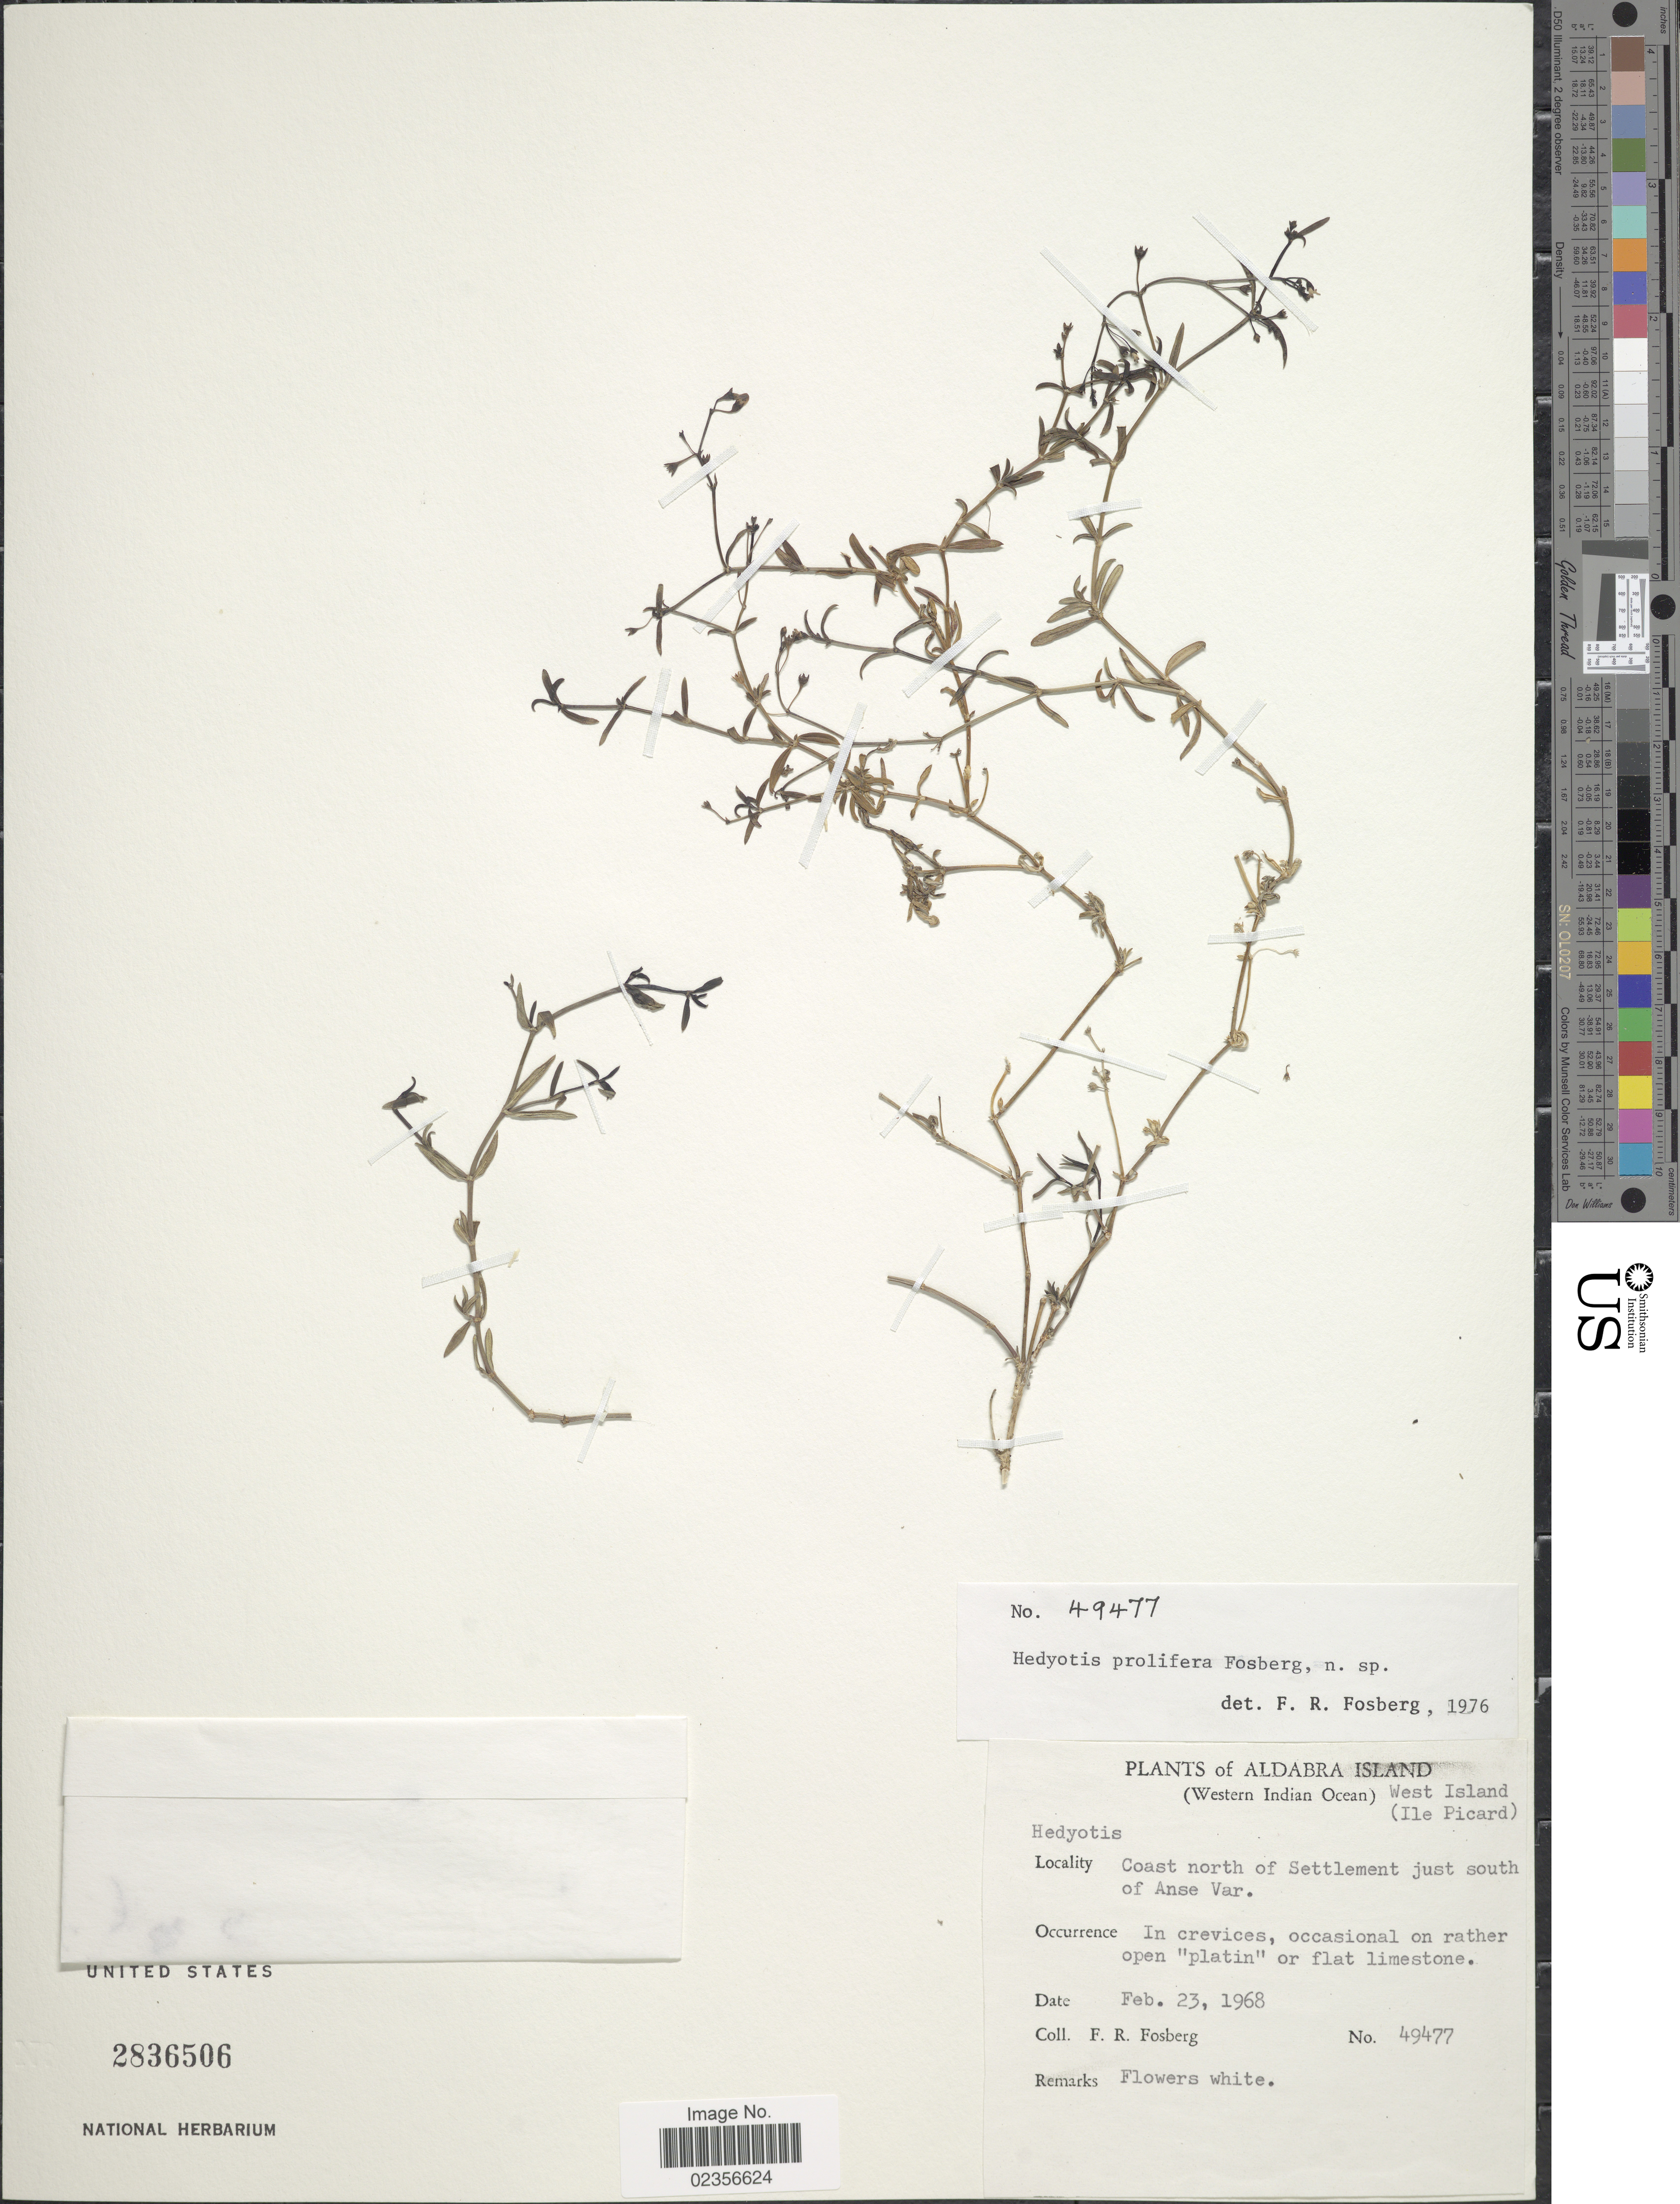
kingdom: Plantae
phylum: Tracheophyta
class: Magnoliopsida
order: Gentianales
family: Rubiaceae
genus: Hedyotis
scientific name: Hedyotis prolifera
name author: Fosberg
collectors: F. R. Fosberg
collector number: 49477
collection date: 1968-02-23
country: Seychelles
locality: Aldabra Island: West Island (Ile Picard). Coast north of Settlement just south of Anse Var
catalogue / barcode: US 2836506